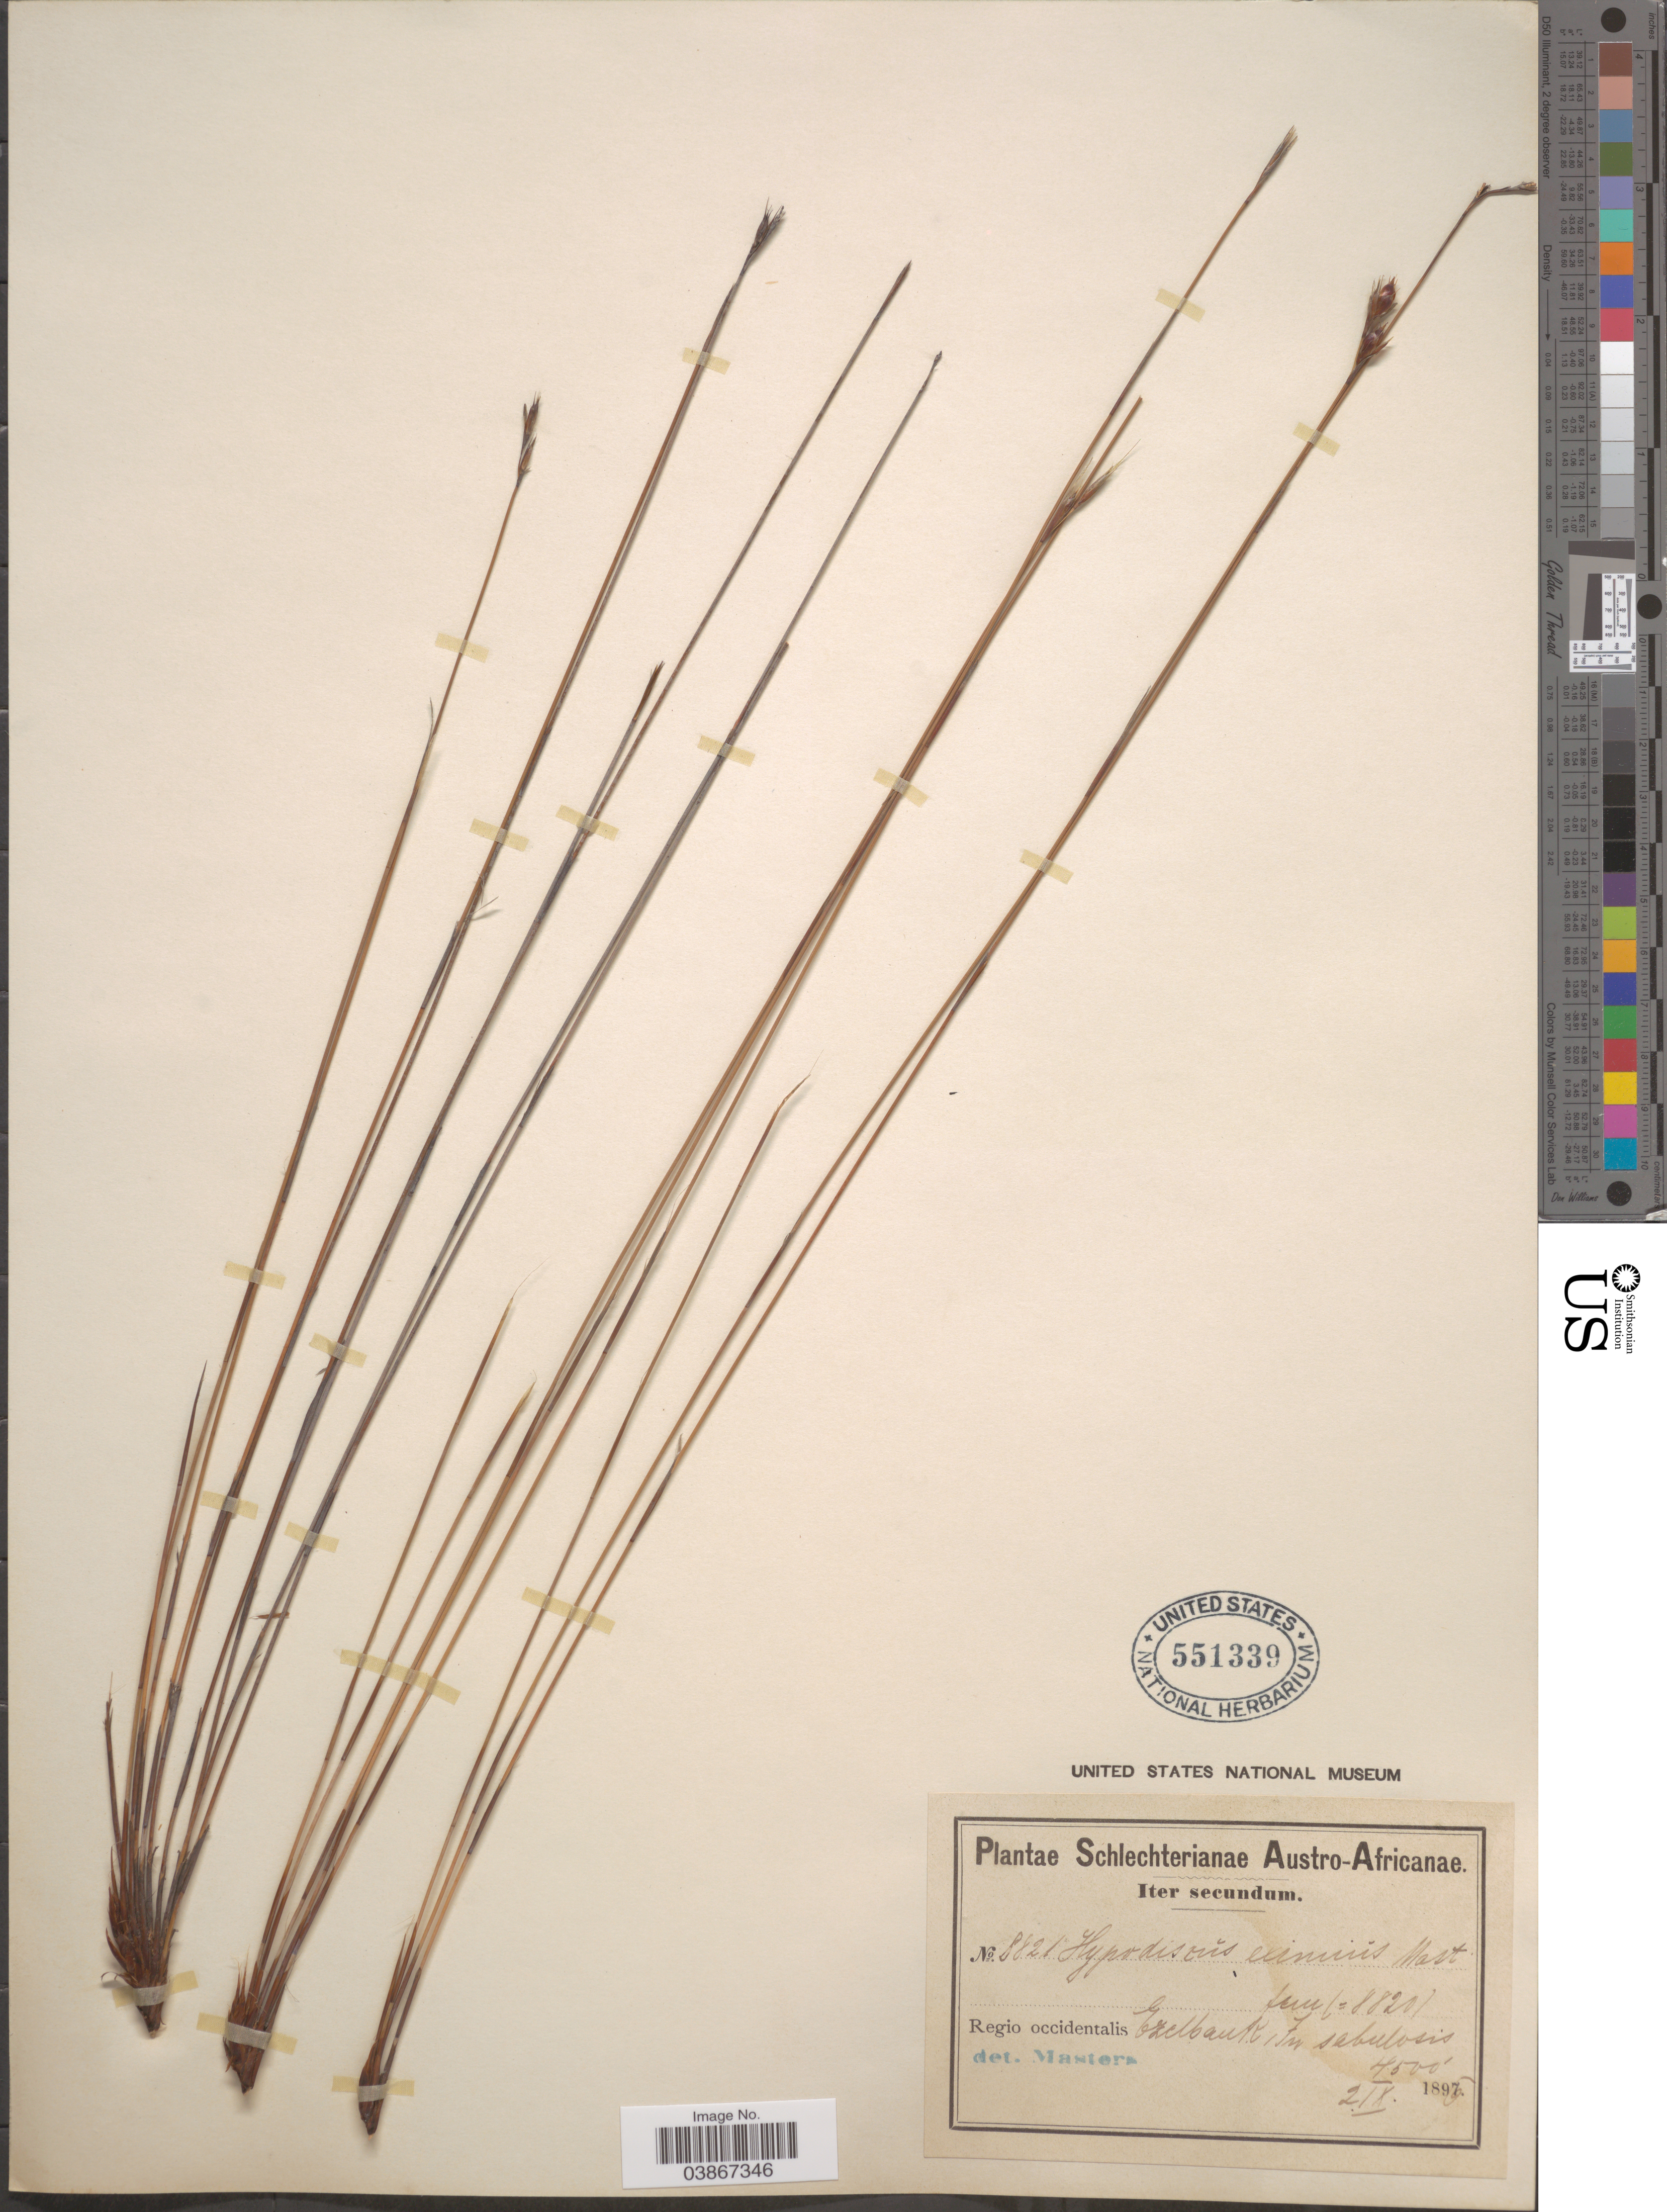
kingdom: Plantae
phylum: Tracheophyta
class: Liliopsida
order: Poales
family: Restionaceae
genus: Hypodiscus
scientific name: Hypodiscus eximius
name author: Mast.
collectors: Schlechter, --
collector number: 8821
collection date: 1896-09-02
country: South Africa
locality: Austro-Africanae. Regio occidentalis: Ezelbank, in sabulosis.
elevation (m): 1372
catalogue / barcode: US 551339